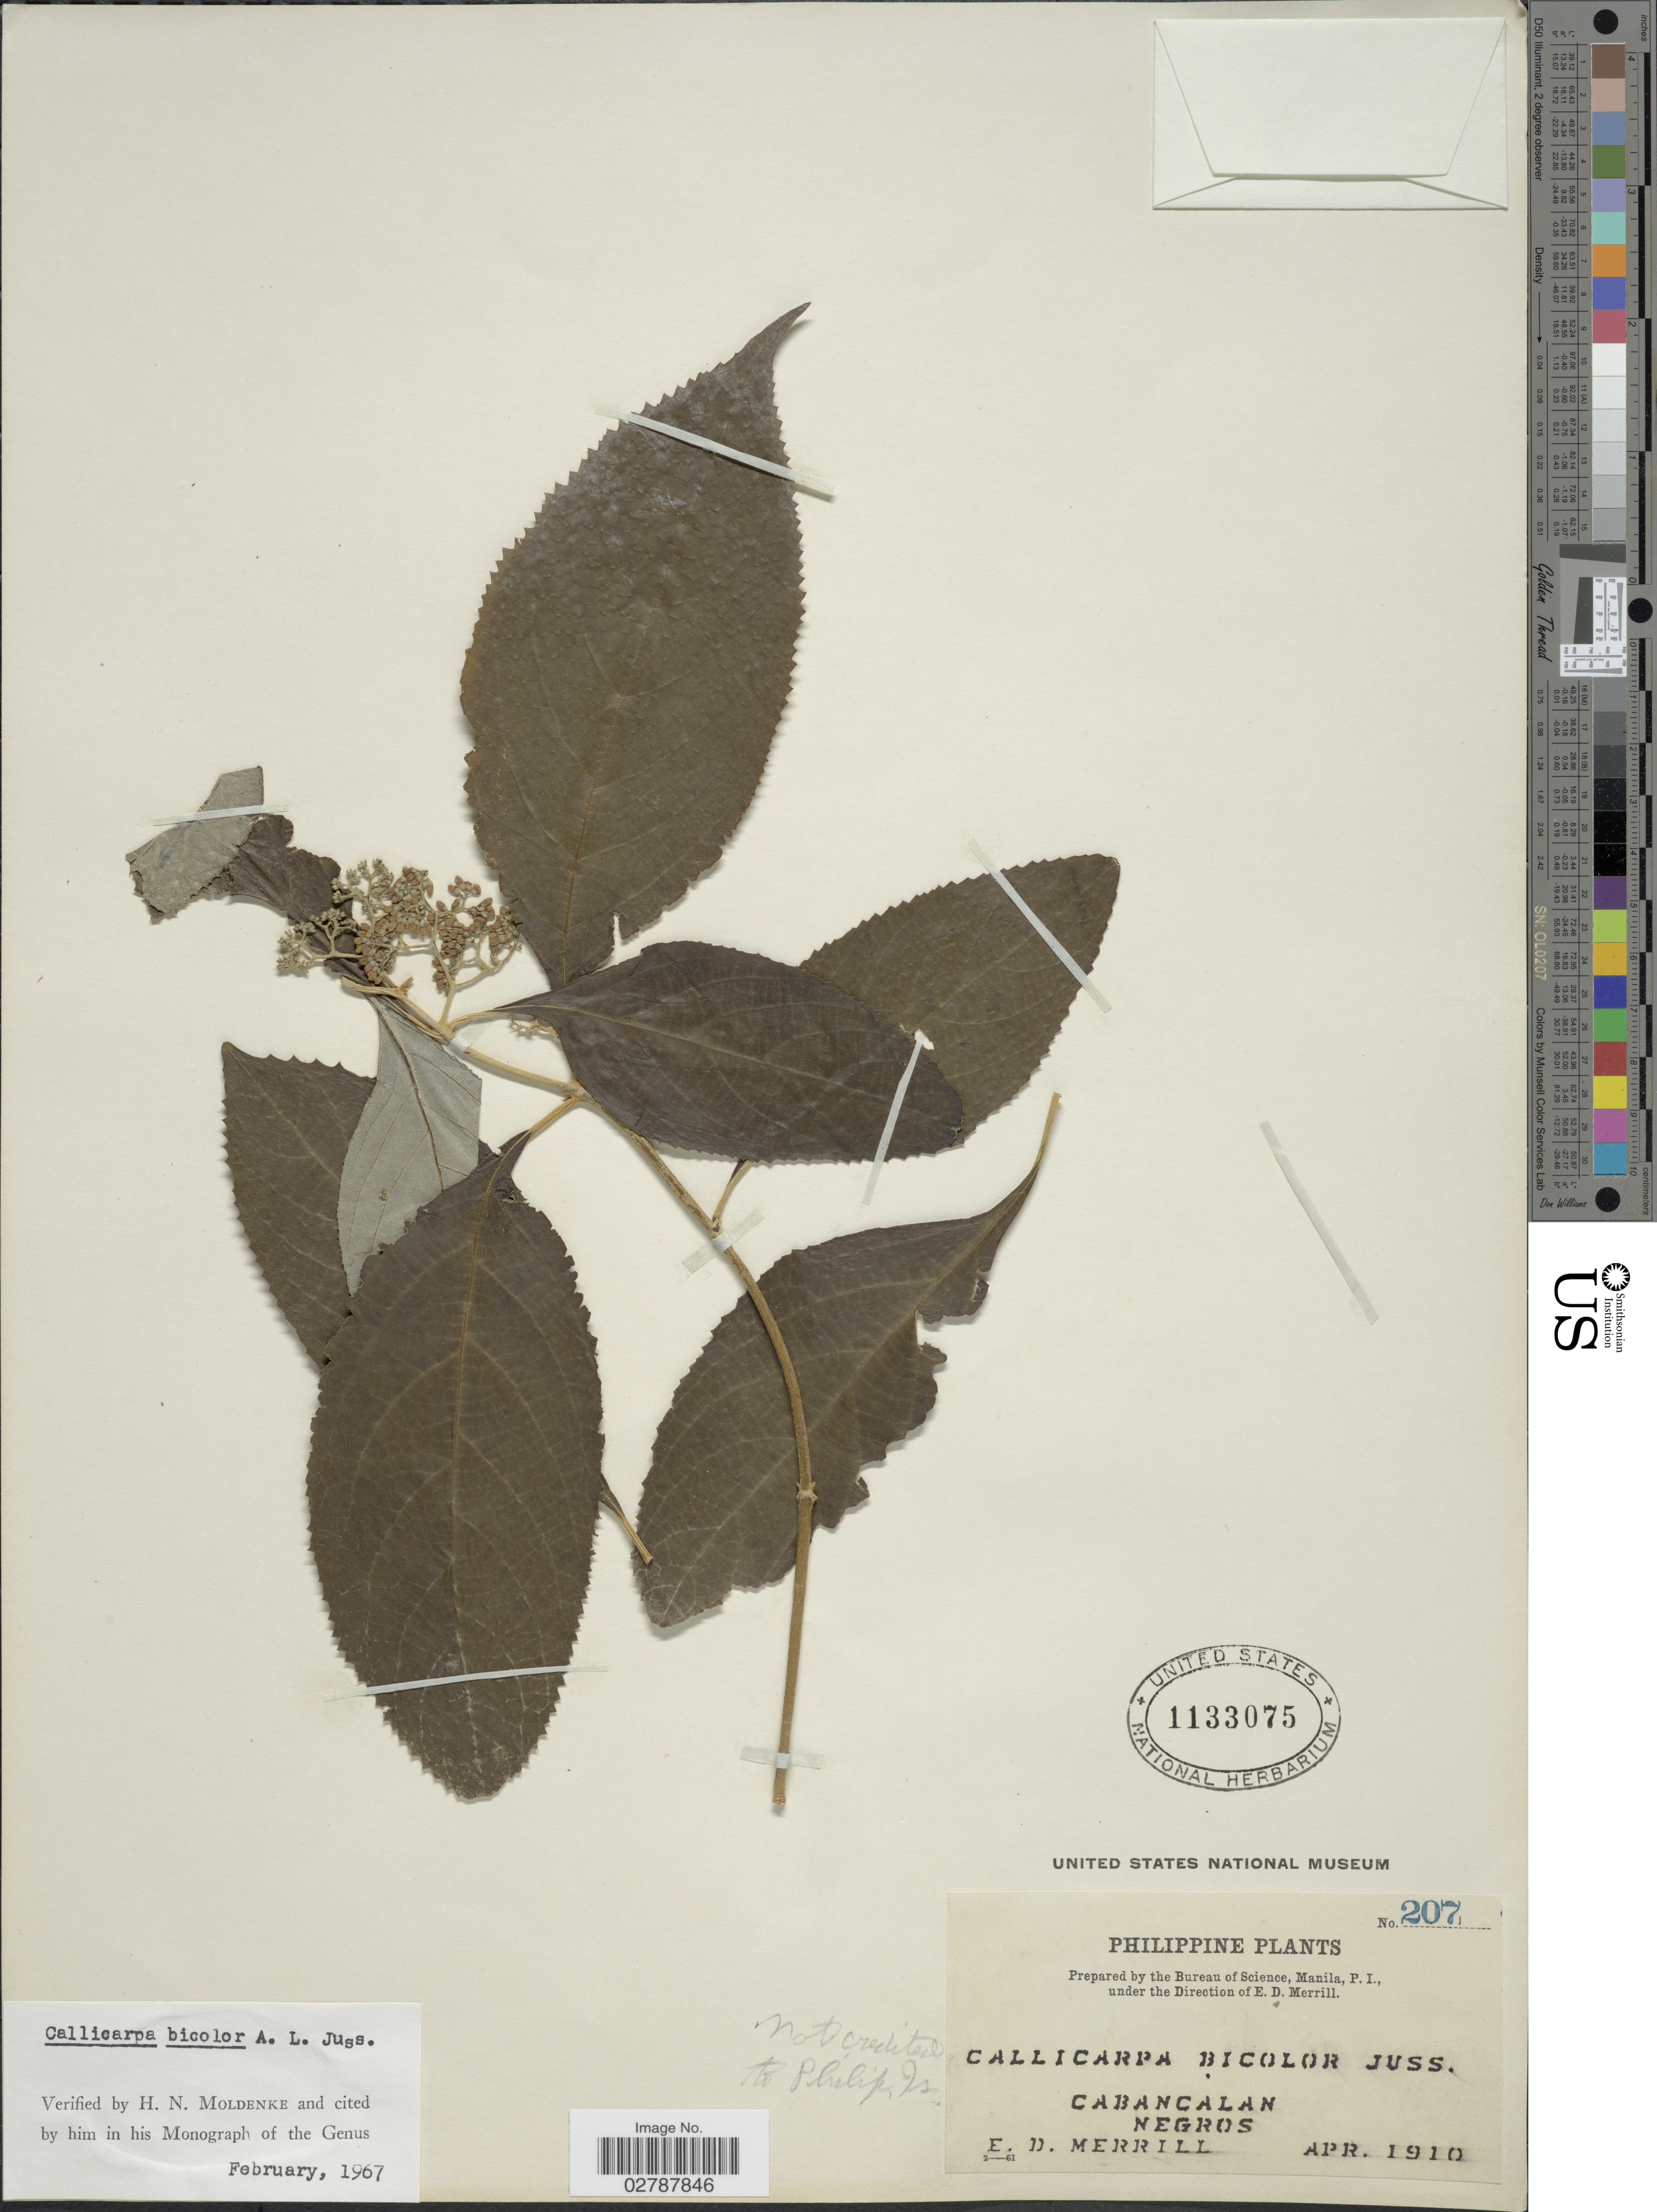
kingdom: Plantae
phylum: Tracheophyta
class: Magnoliopsida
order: Lamiales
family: Lamiaceae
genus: Callicarpa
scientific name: Callicarpa bicolor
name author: Juss.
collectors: E. D. Merrill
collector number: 207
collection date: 1910-04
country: Philippines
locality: Cabancalan. Negros.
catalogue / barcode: US 1133075